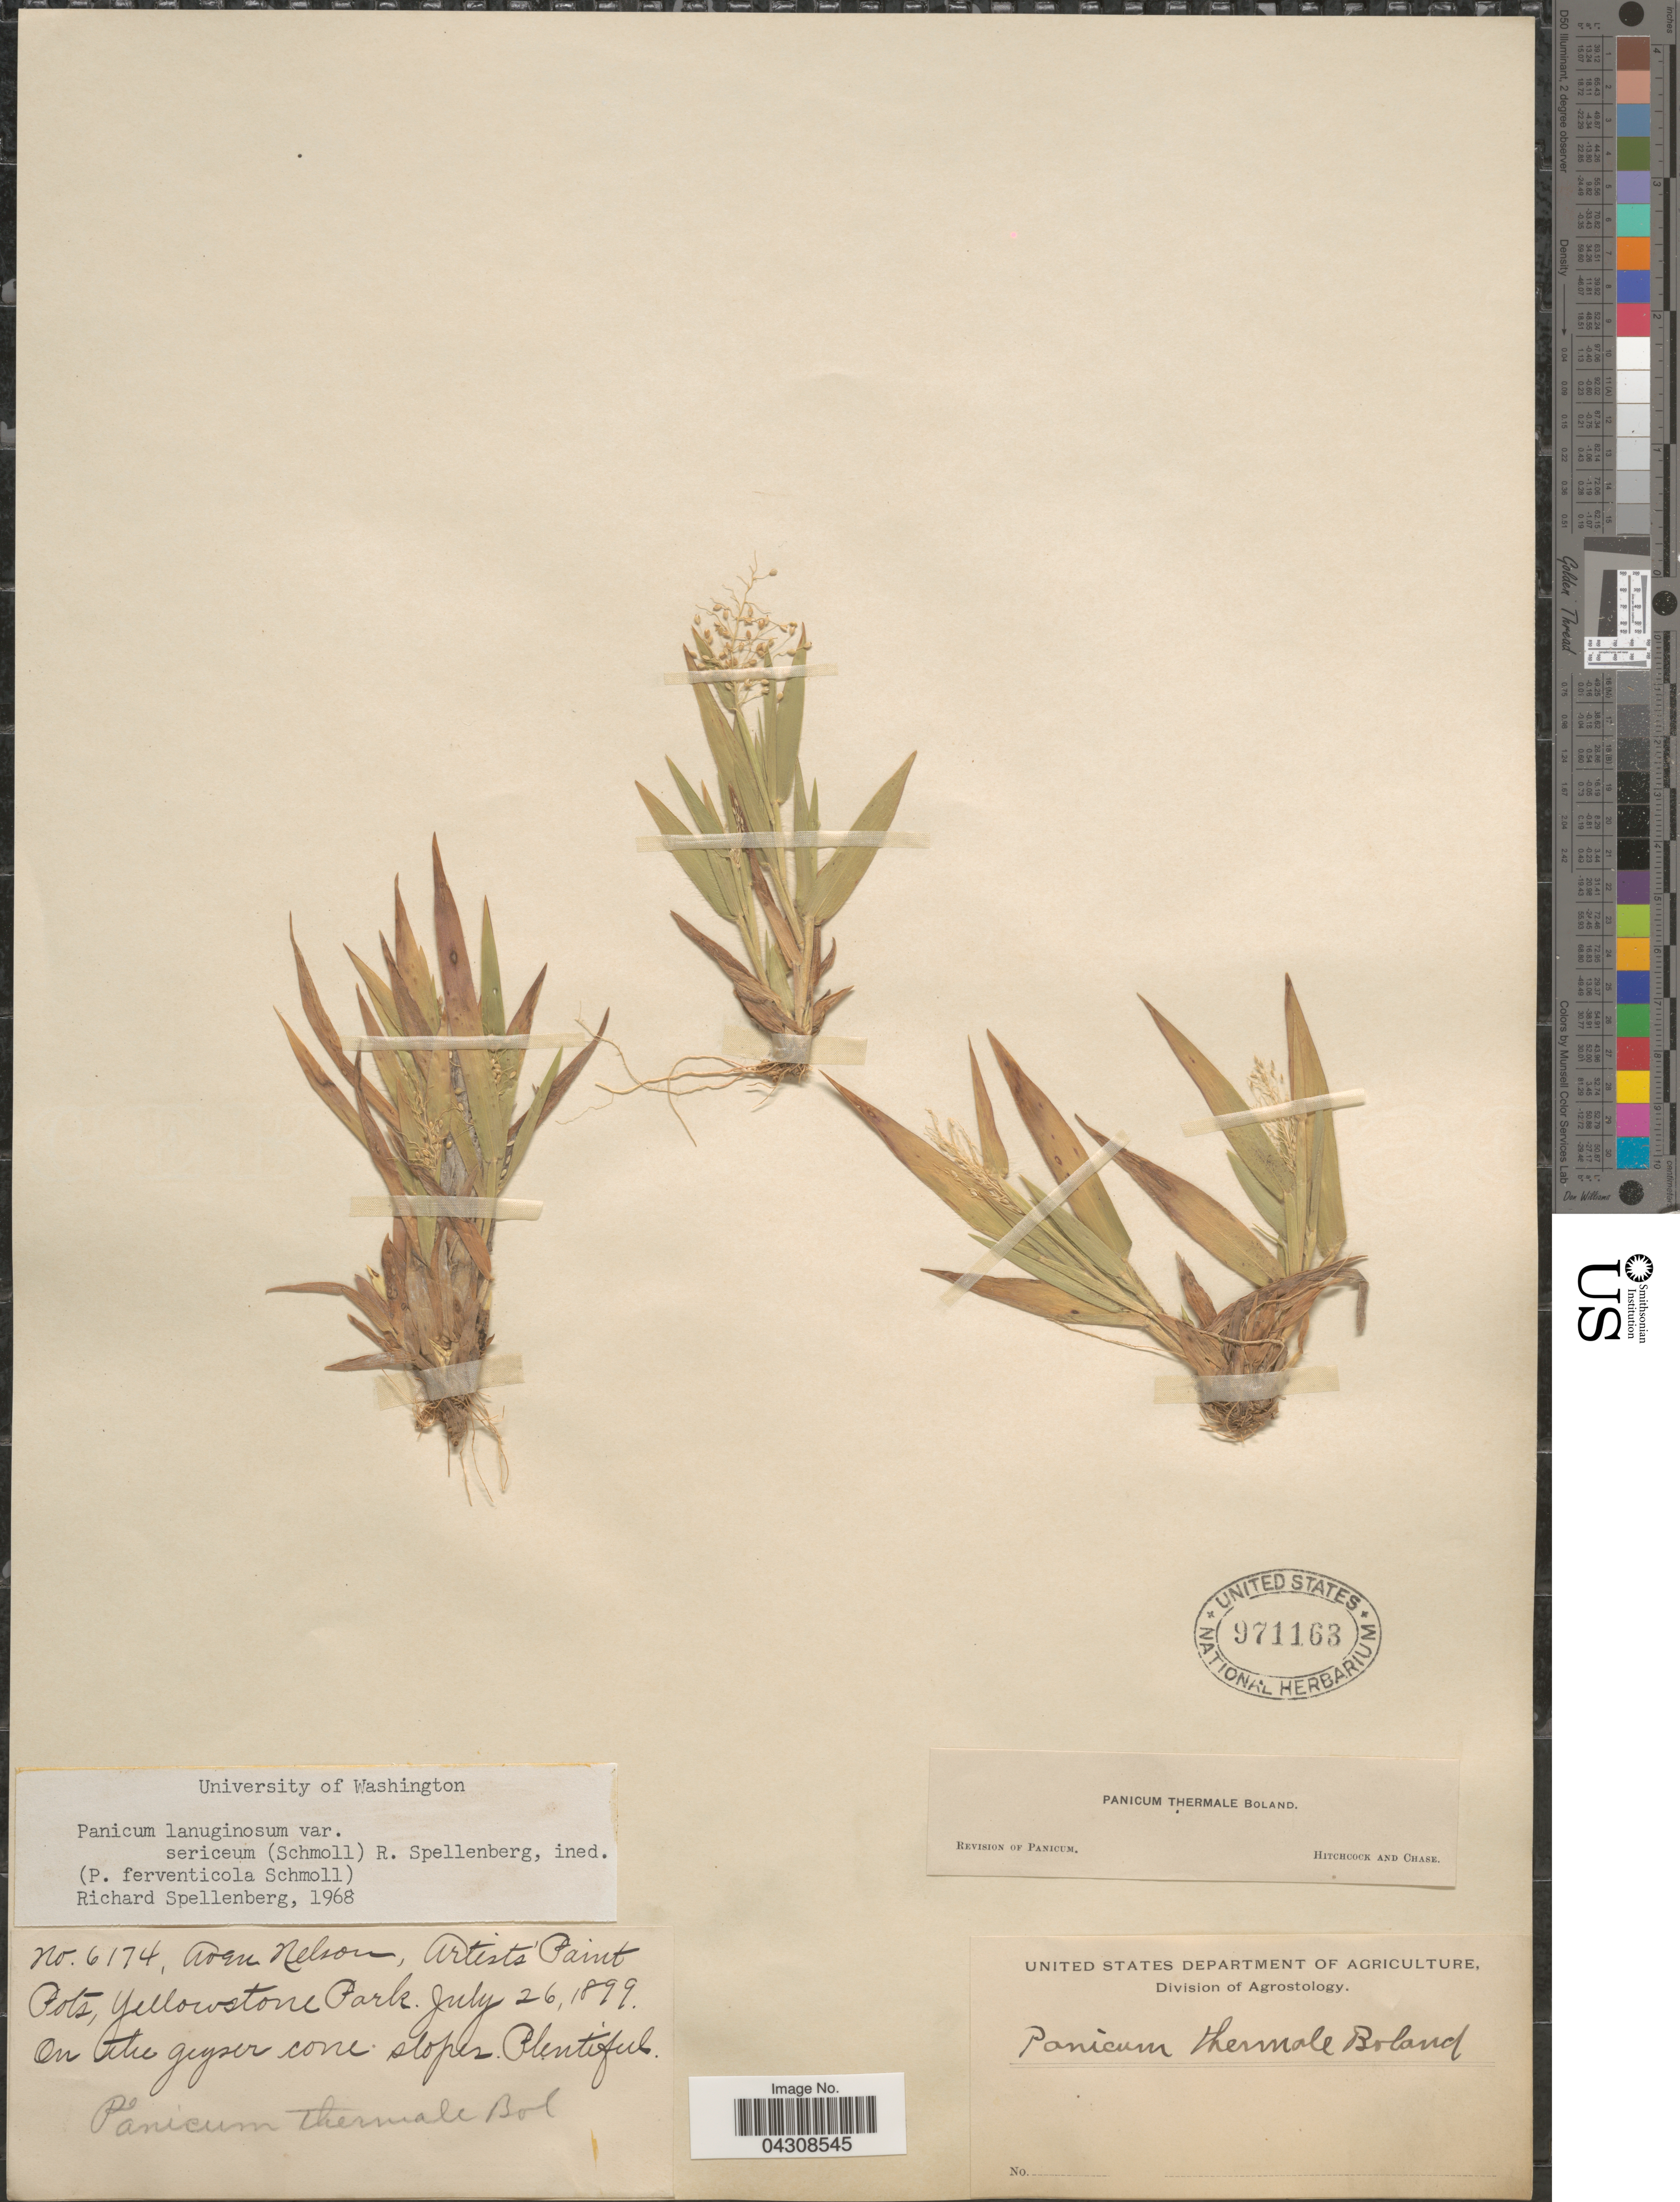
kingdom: Plantae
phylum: Tracheophyta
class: Liliopsida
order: Poales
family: Poaceae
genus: Dichanthelium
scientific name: Dichanthelium acuminatum var. acuminatum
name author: (Sw.) Gould & C.A. Clark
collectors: A. Nelson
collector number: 6174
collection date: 1899-07-26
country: United States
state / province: Wyoming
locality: Artists' Paint Pots, Yellowstone Park.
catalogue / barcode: US 971163